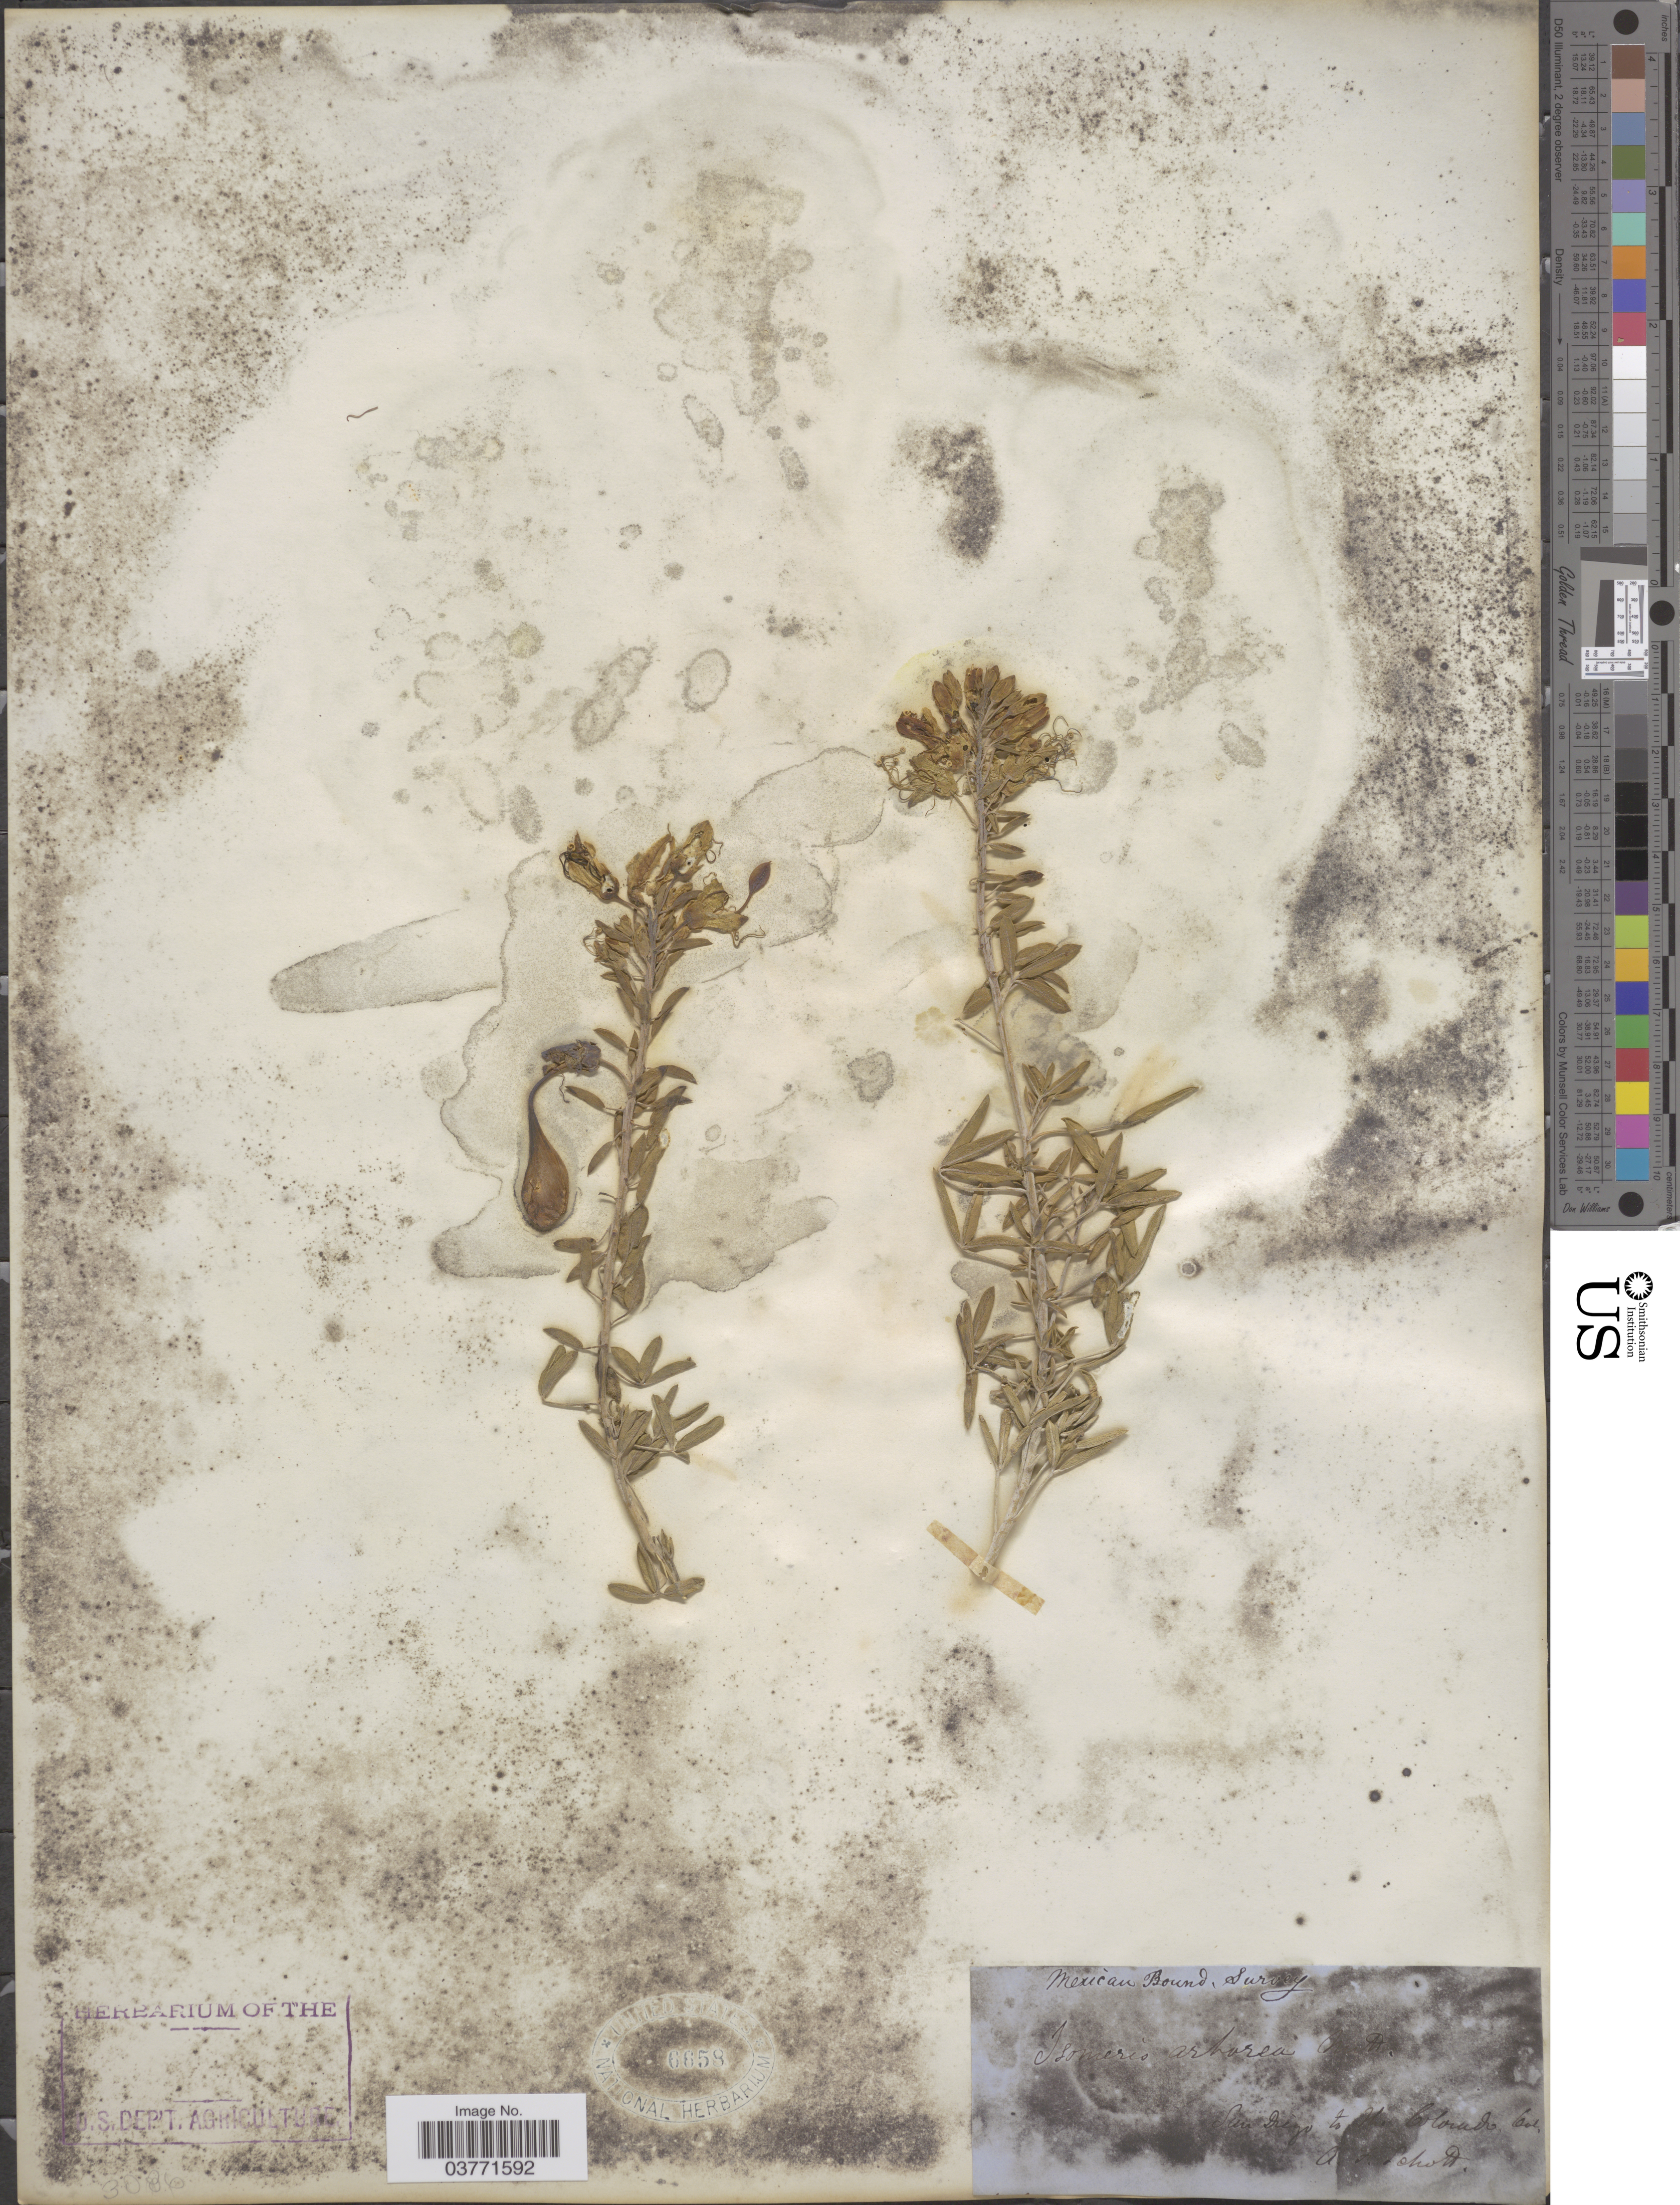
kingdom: Plantae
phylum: Tracheophyta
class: Magnoliopsida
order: Brassicales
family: Cleomaceae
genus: Cleomella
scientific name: Cleomella arborea var. arborea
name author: (Nutt.) Roalson & J.C. Hall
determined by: Strong, Mark T., (BOT), Smithsonian Institution - National Museum of Natural History (UNITED STATES)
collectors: A. F. Schott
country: United States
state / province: California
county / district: San Diego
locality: San Diego to H. Colorado Co.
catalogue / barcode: US 6658